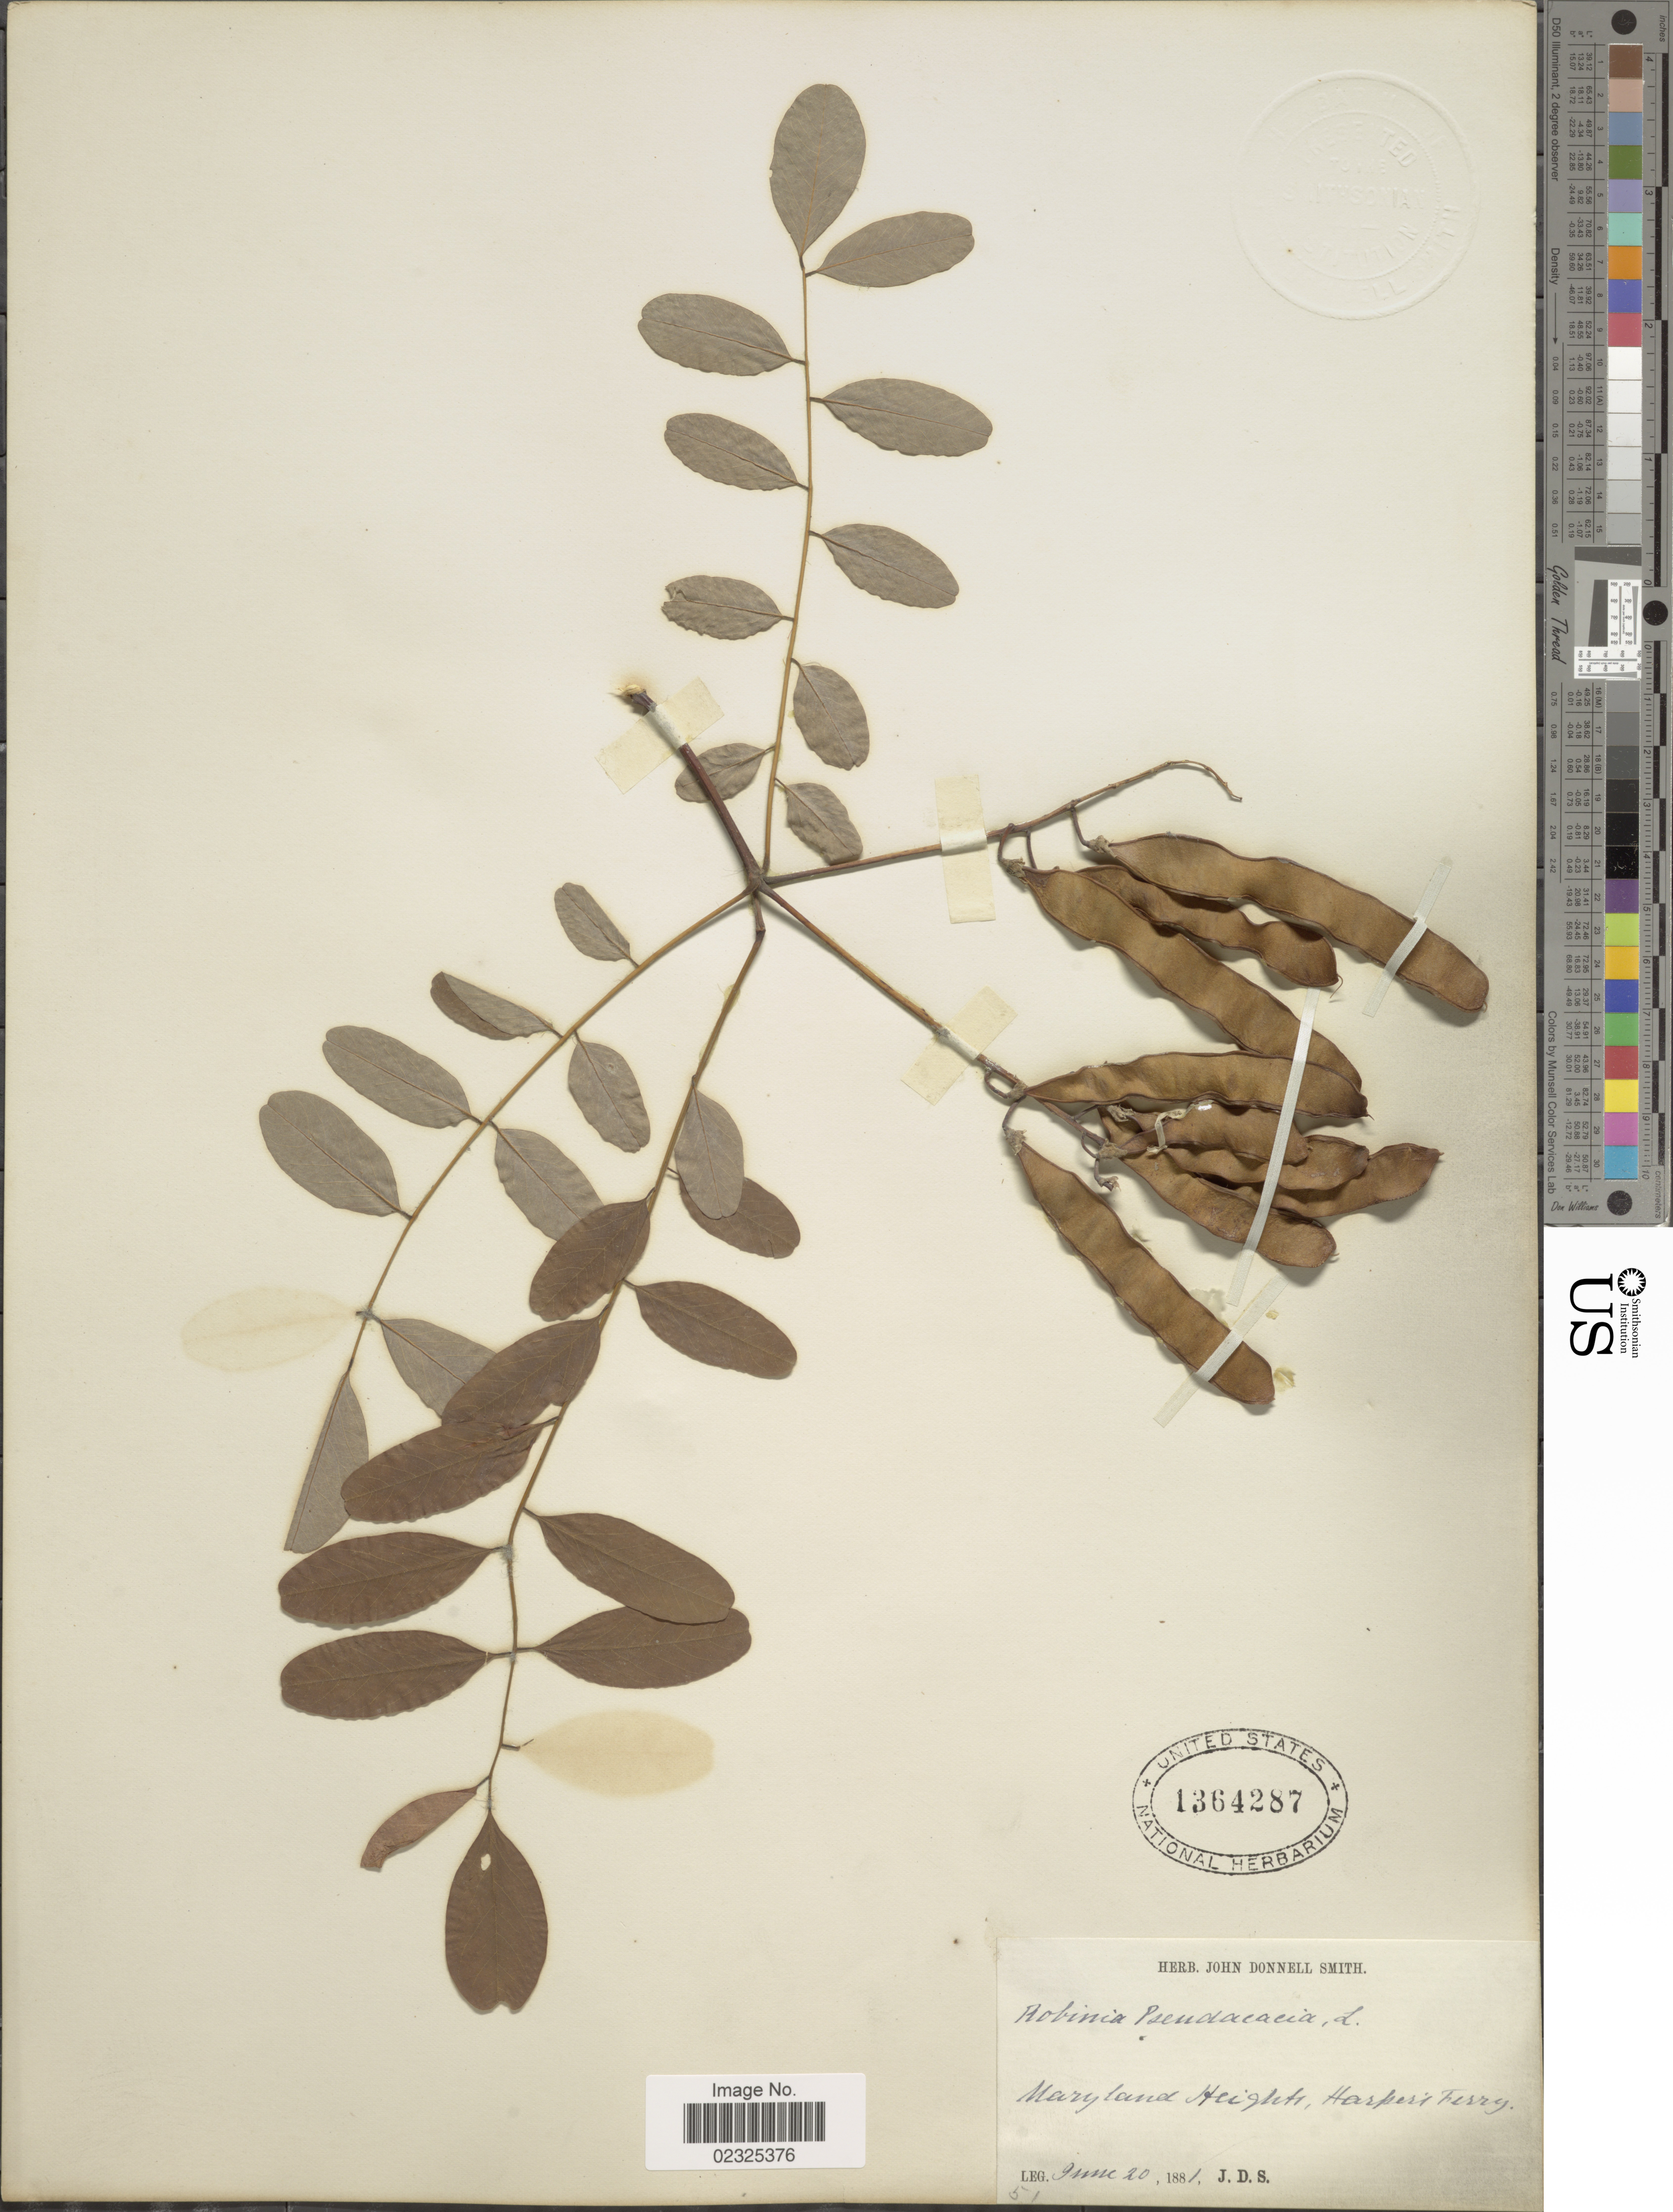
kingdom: Plantae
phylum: Tracheophyta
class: Magnoliopsida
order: Fabales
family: Fabaceae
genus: Robinia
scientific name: Robinia pseudoacacia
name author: L.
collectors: J. Donnell Smith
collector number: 51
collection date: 1881-06-20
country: United States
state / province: Maryland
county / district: Washngton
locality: Maryland Heights, Haper's Ferry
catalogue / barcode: US 1364287